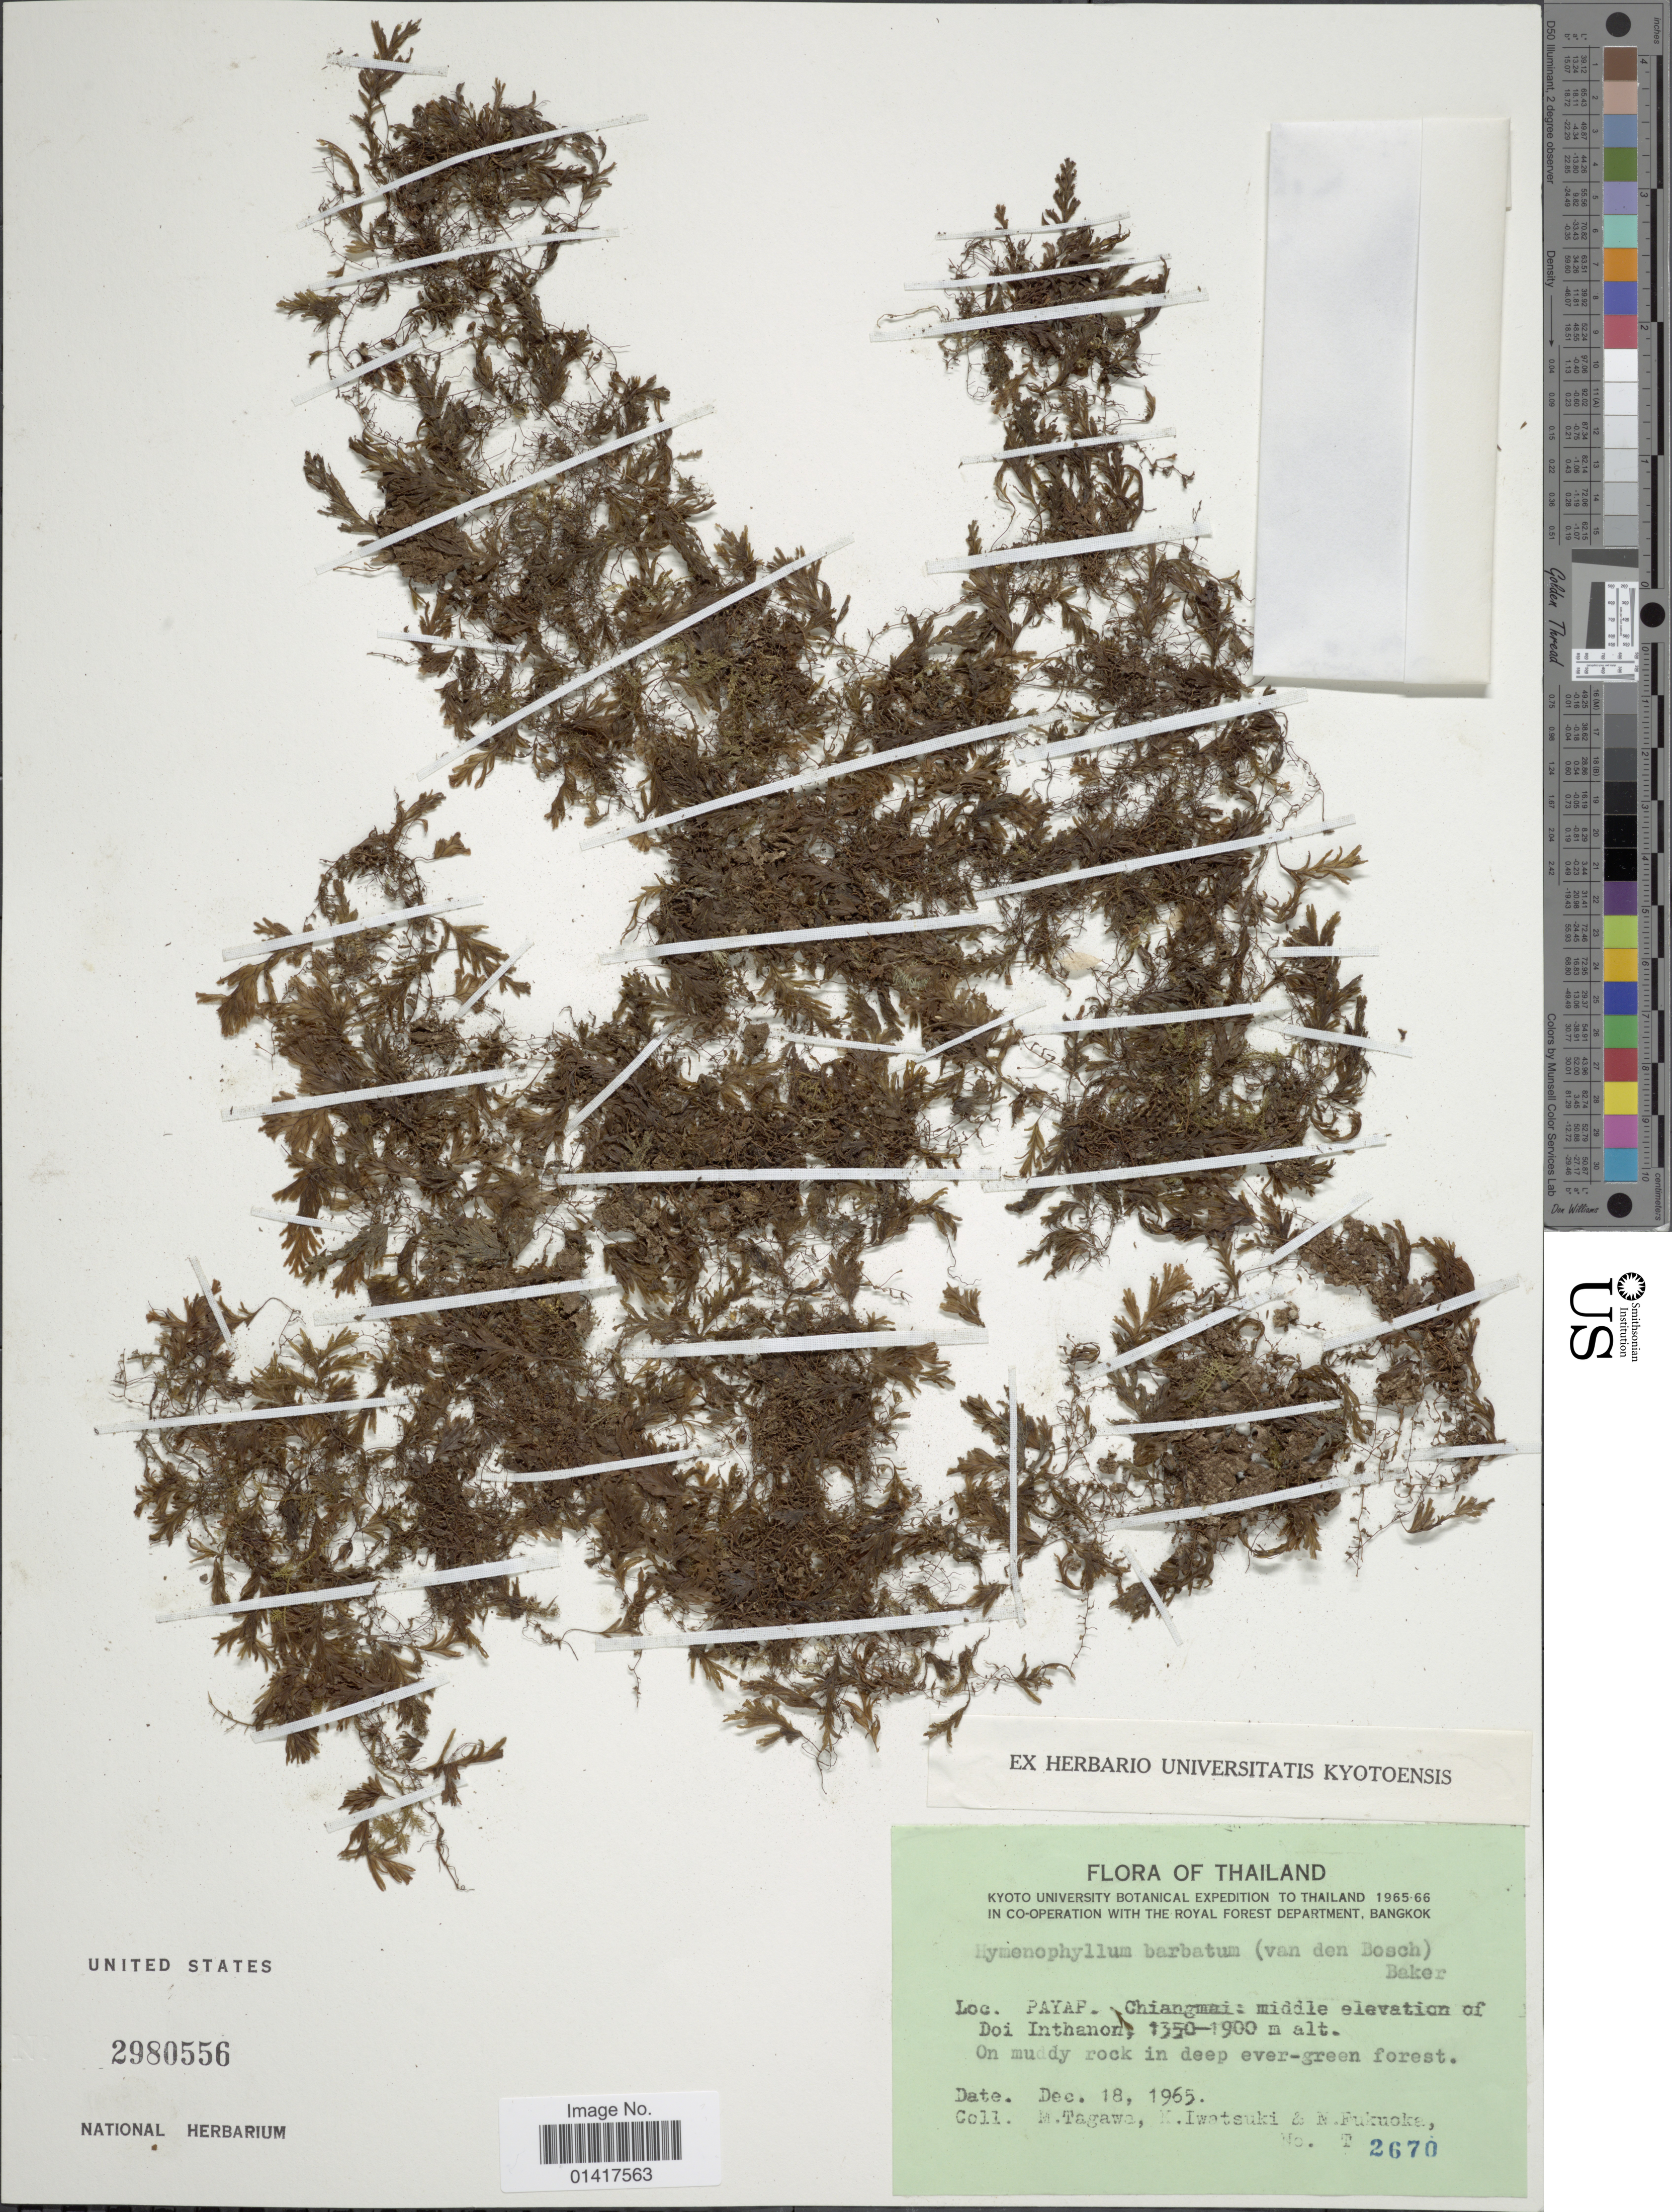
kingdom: Plantae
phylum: Tracheophyta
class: Polypodiopsida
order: Hymenophyllales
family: Hymenophyllaceae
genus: Hymenophyllum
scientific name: Hymenophyllum barbatum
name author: (Bosch) Baker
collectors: M. Tagawa, K. Iwatsuki & N. Fukuoka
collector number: T2670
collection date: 1965-12-18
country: Thailand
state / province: Chiang Mai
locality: Payap. Chiangmai: middle elevation of Doi Inthanon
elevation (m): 1350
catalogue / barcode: US 2980556